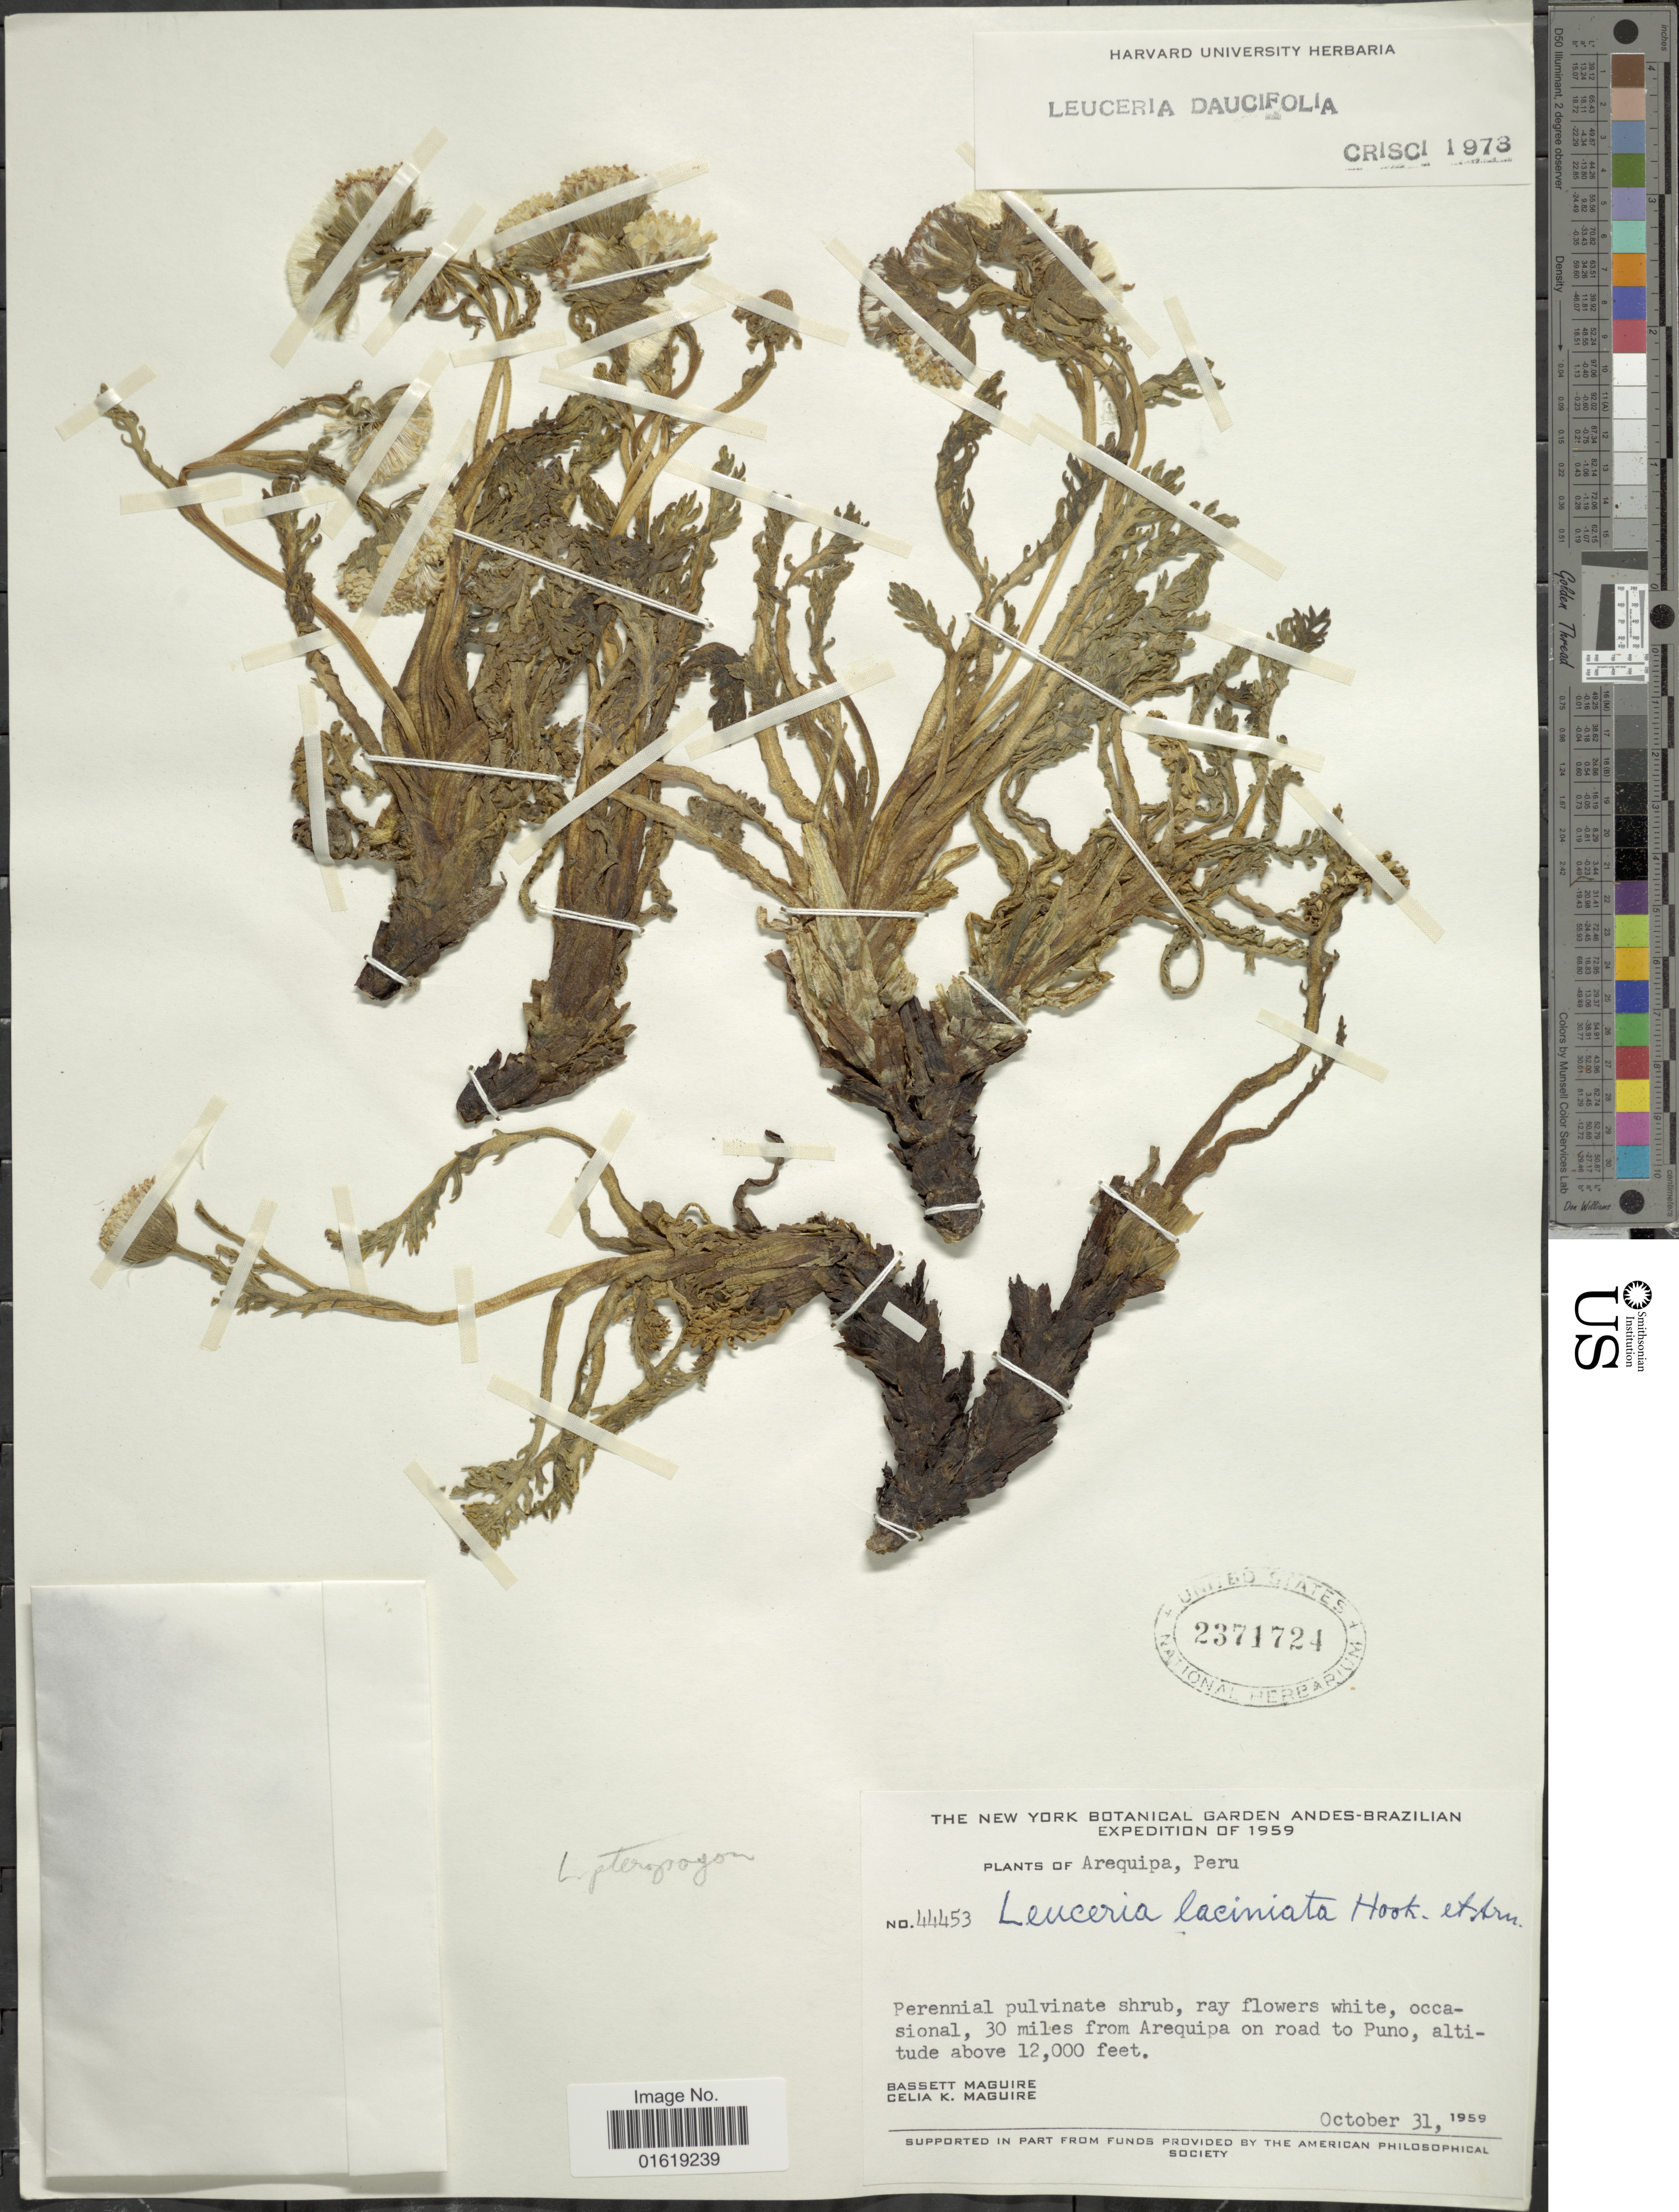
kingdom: Plantae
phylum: Tracheophyta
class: Magnoliopsida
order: Asterales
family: Asteraceae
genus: Leucheria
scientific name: Leucheria daucifolia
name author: Crisci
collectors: B. Maguire & C. K. Maguire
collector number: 44453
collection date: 1959-10-31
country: Peru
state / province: Arequipa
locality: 30 miles from Arequipa on road to Puno.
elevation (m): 3658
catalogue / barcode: US 2371724